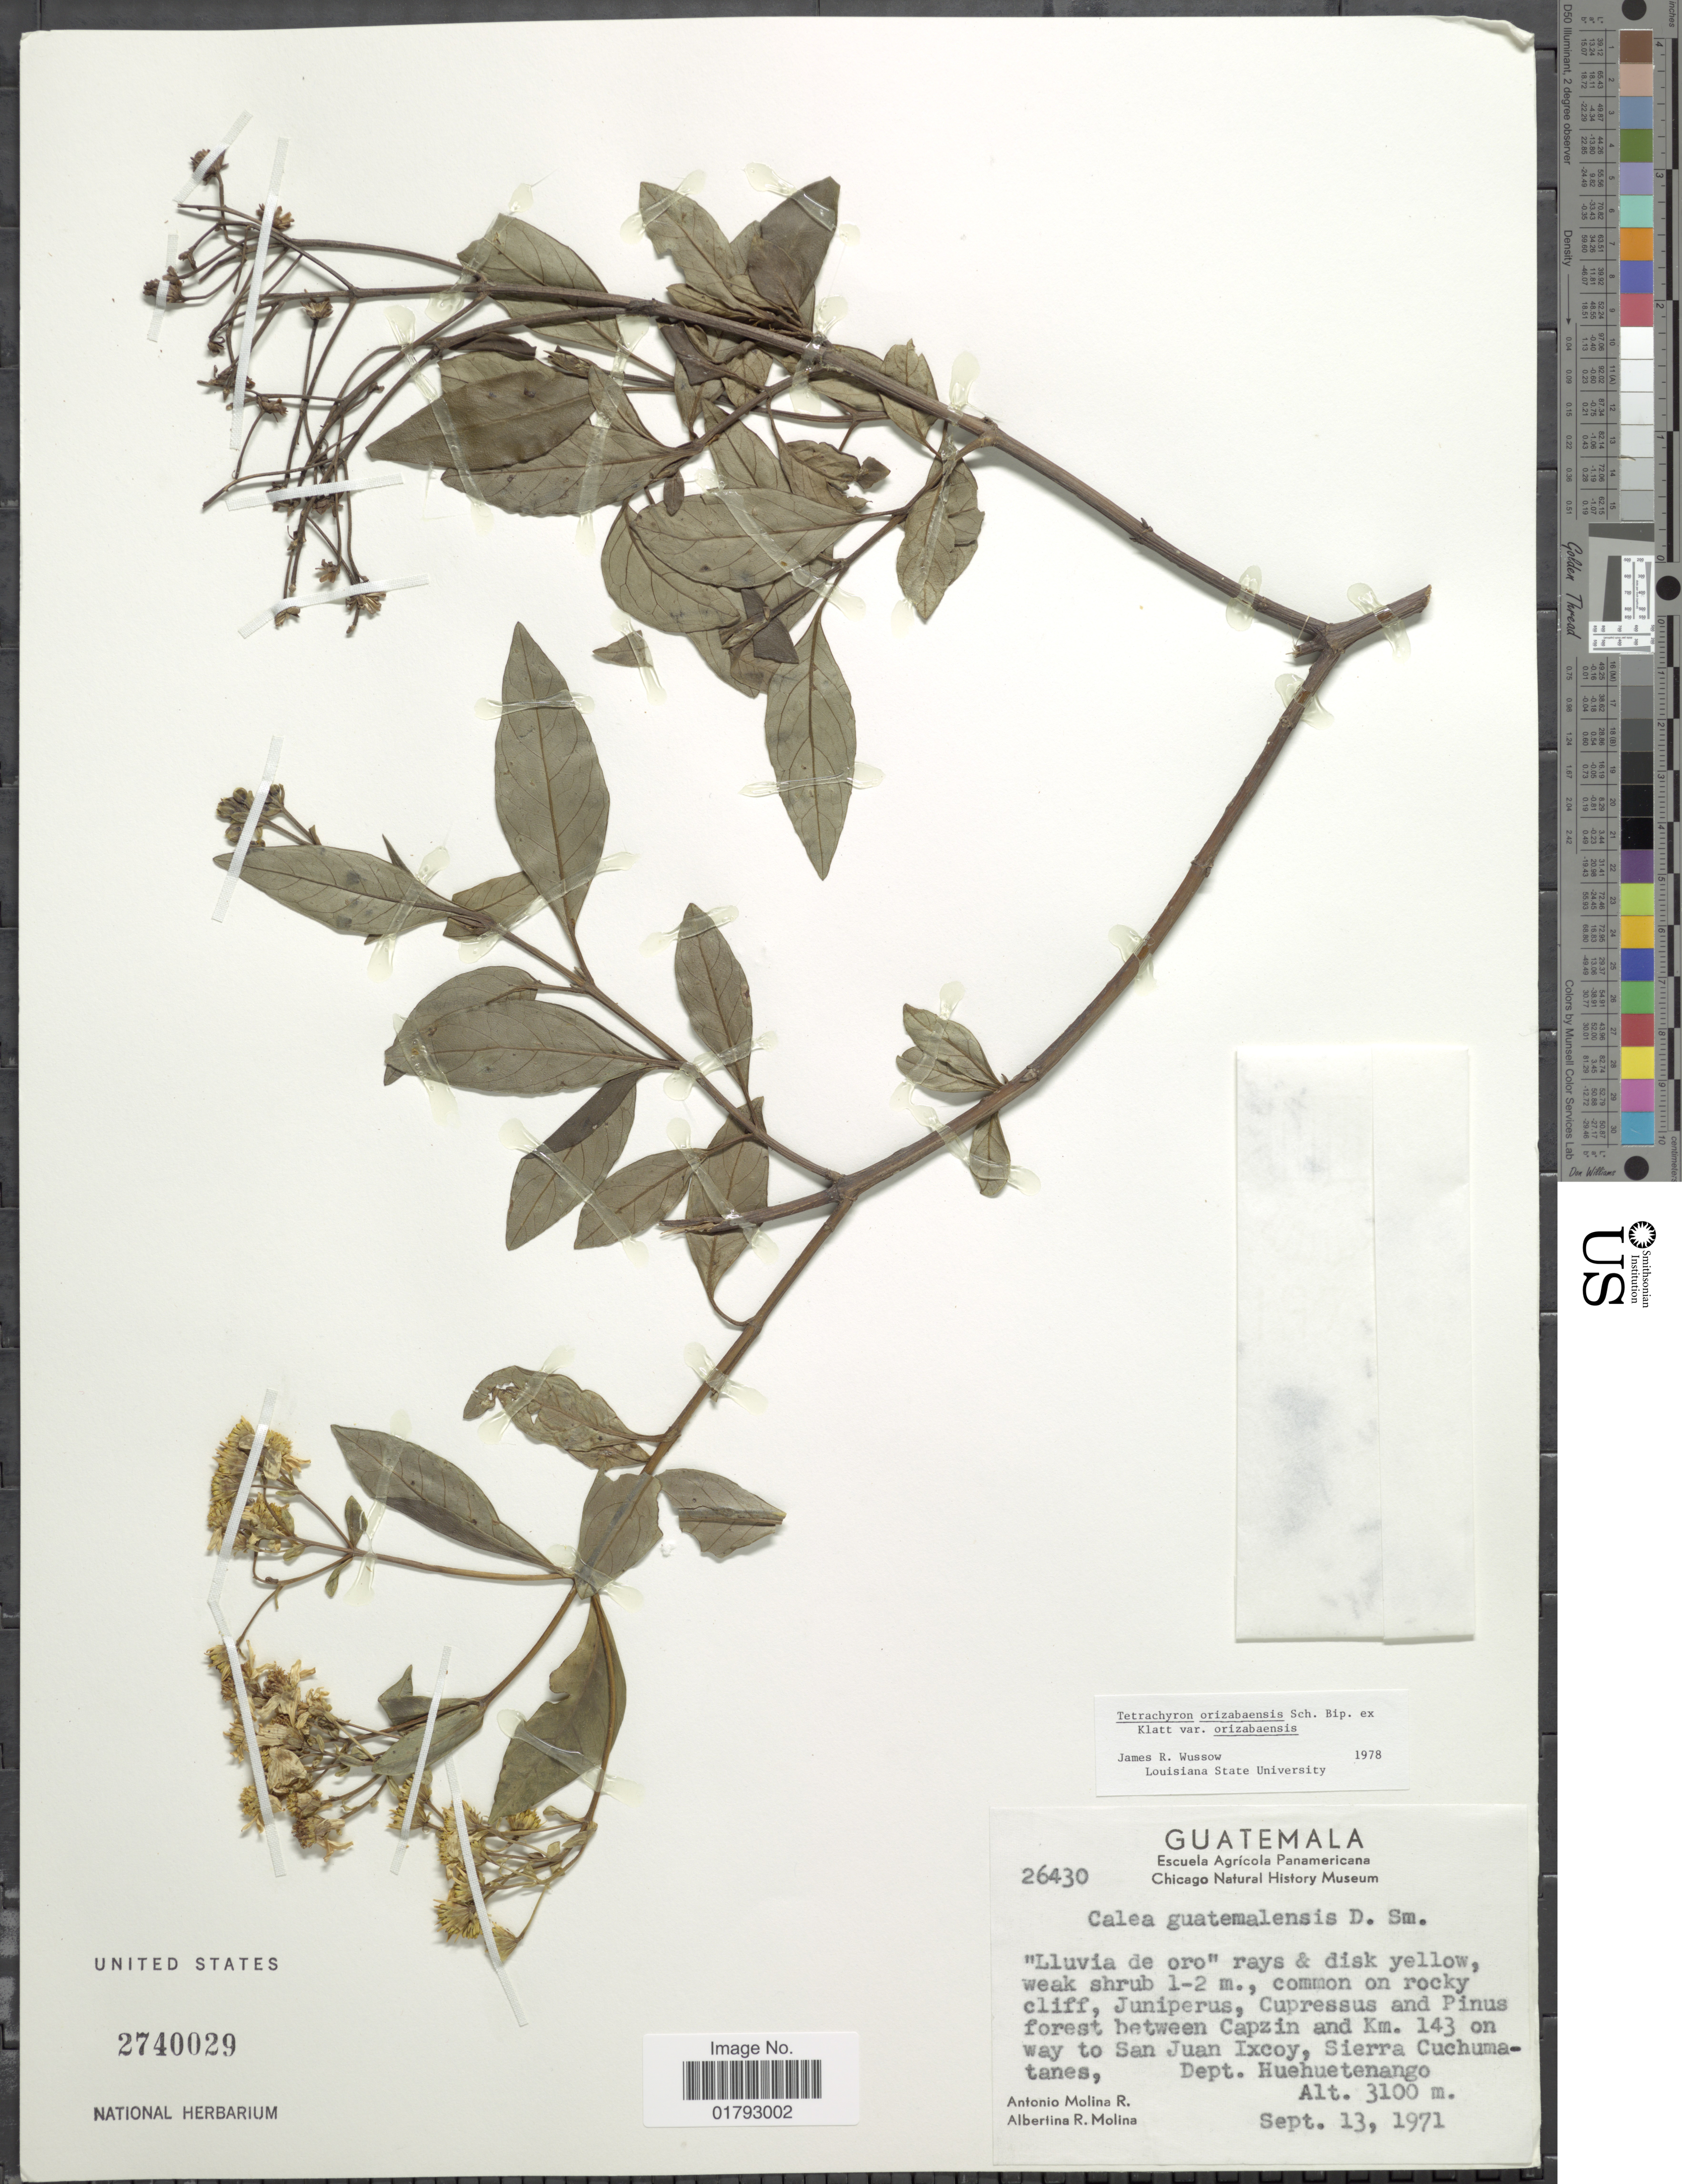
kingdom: Plantae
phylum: Tracheophyta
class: Magnoliopsida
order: Asterales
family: Asteraceae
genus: Tetrachyron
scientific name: Tetrachyron orizabensis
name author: (Klatt) Wussow &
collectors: A. Molina R. & A. R. Molina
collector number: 26430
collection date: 1971-09-13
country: Guatemala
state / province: Huehuetenango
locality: Cupressus and Pinus forest between Capzin and Km,143 on way to San Juan Ixcoy, Sierra Cuchumatanes, Dept. Huehuetenango.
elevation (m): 3100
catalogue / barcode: US 2740029